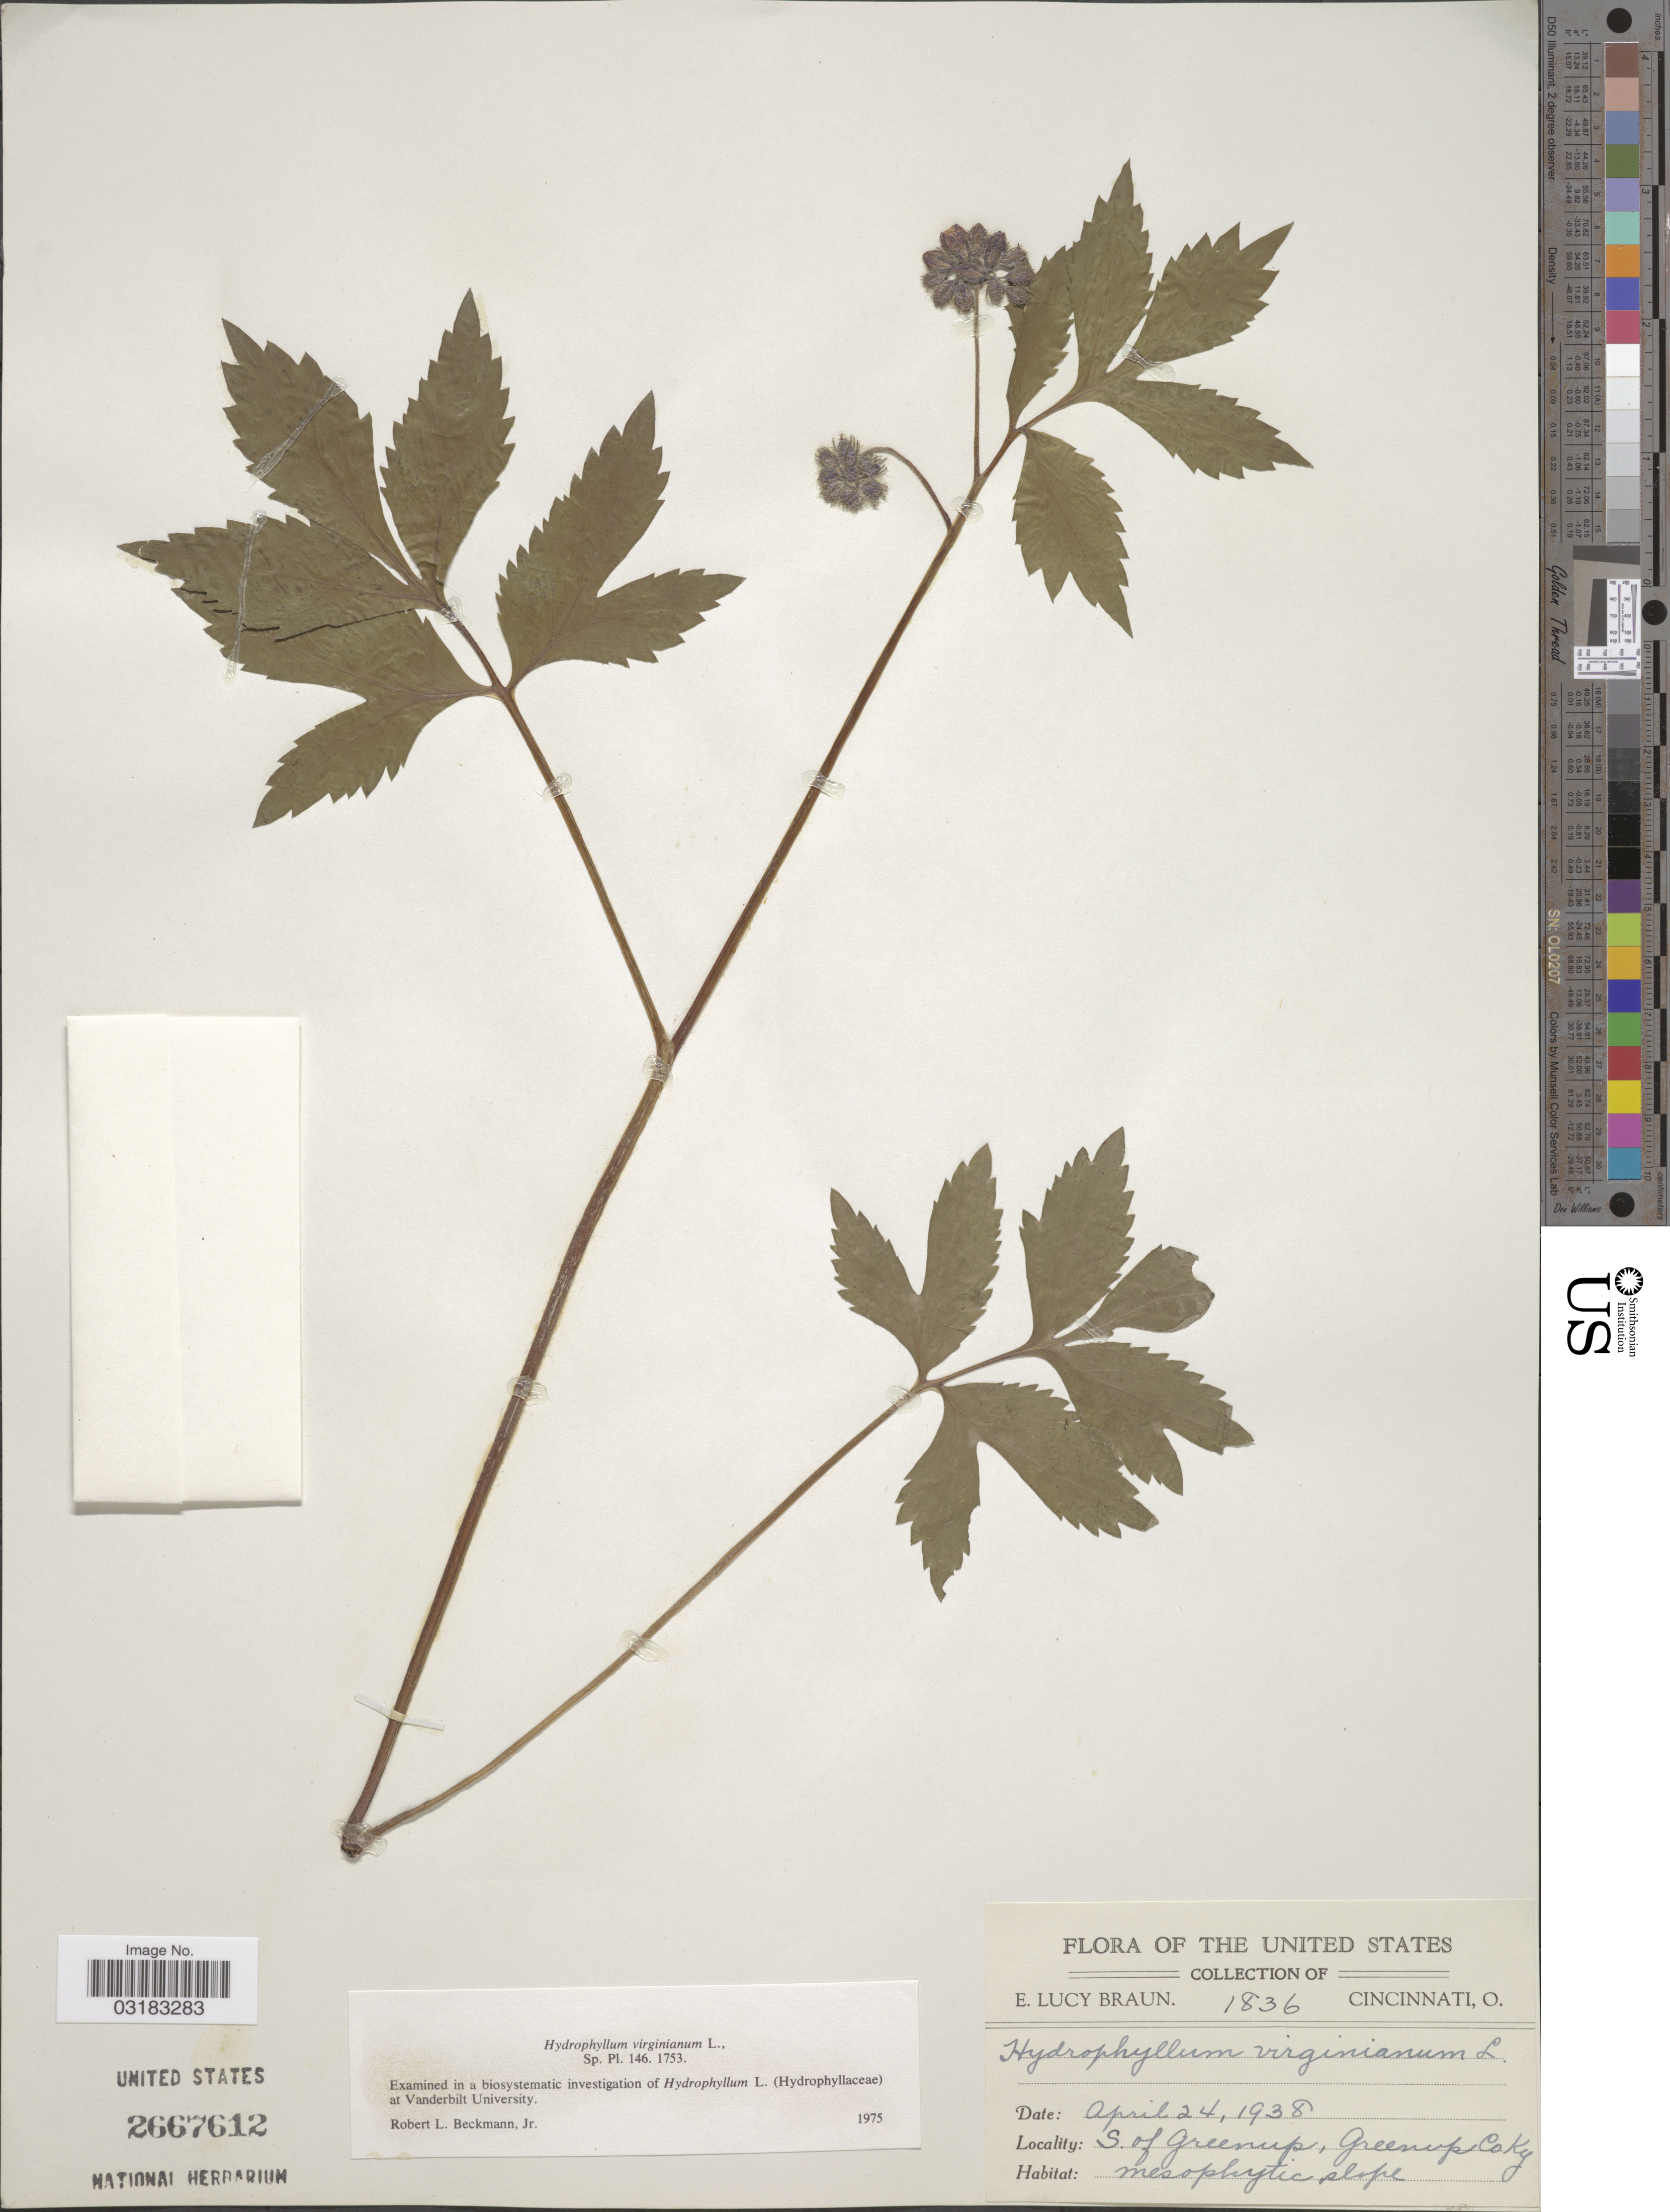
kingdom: Plantae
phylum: Tracheophyta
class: Magnoliopsida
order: Boraginales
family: Hydrophyllaceae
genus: Hydrophyllum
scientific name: Hydrophyllum virginianum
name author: L.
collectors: E. L. Braun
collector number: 1836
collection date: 1938-04-24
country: United States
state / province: Kentucky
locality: S. of Greenup, Greenup Co.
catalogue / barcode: US 2667612